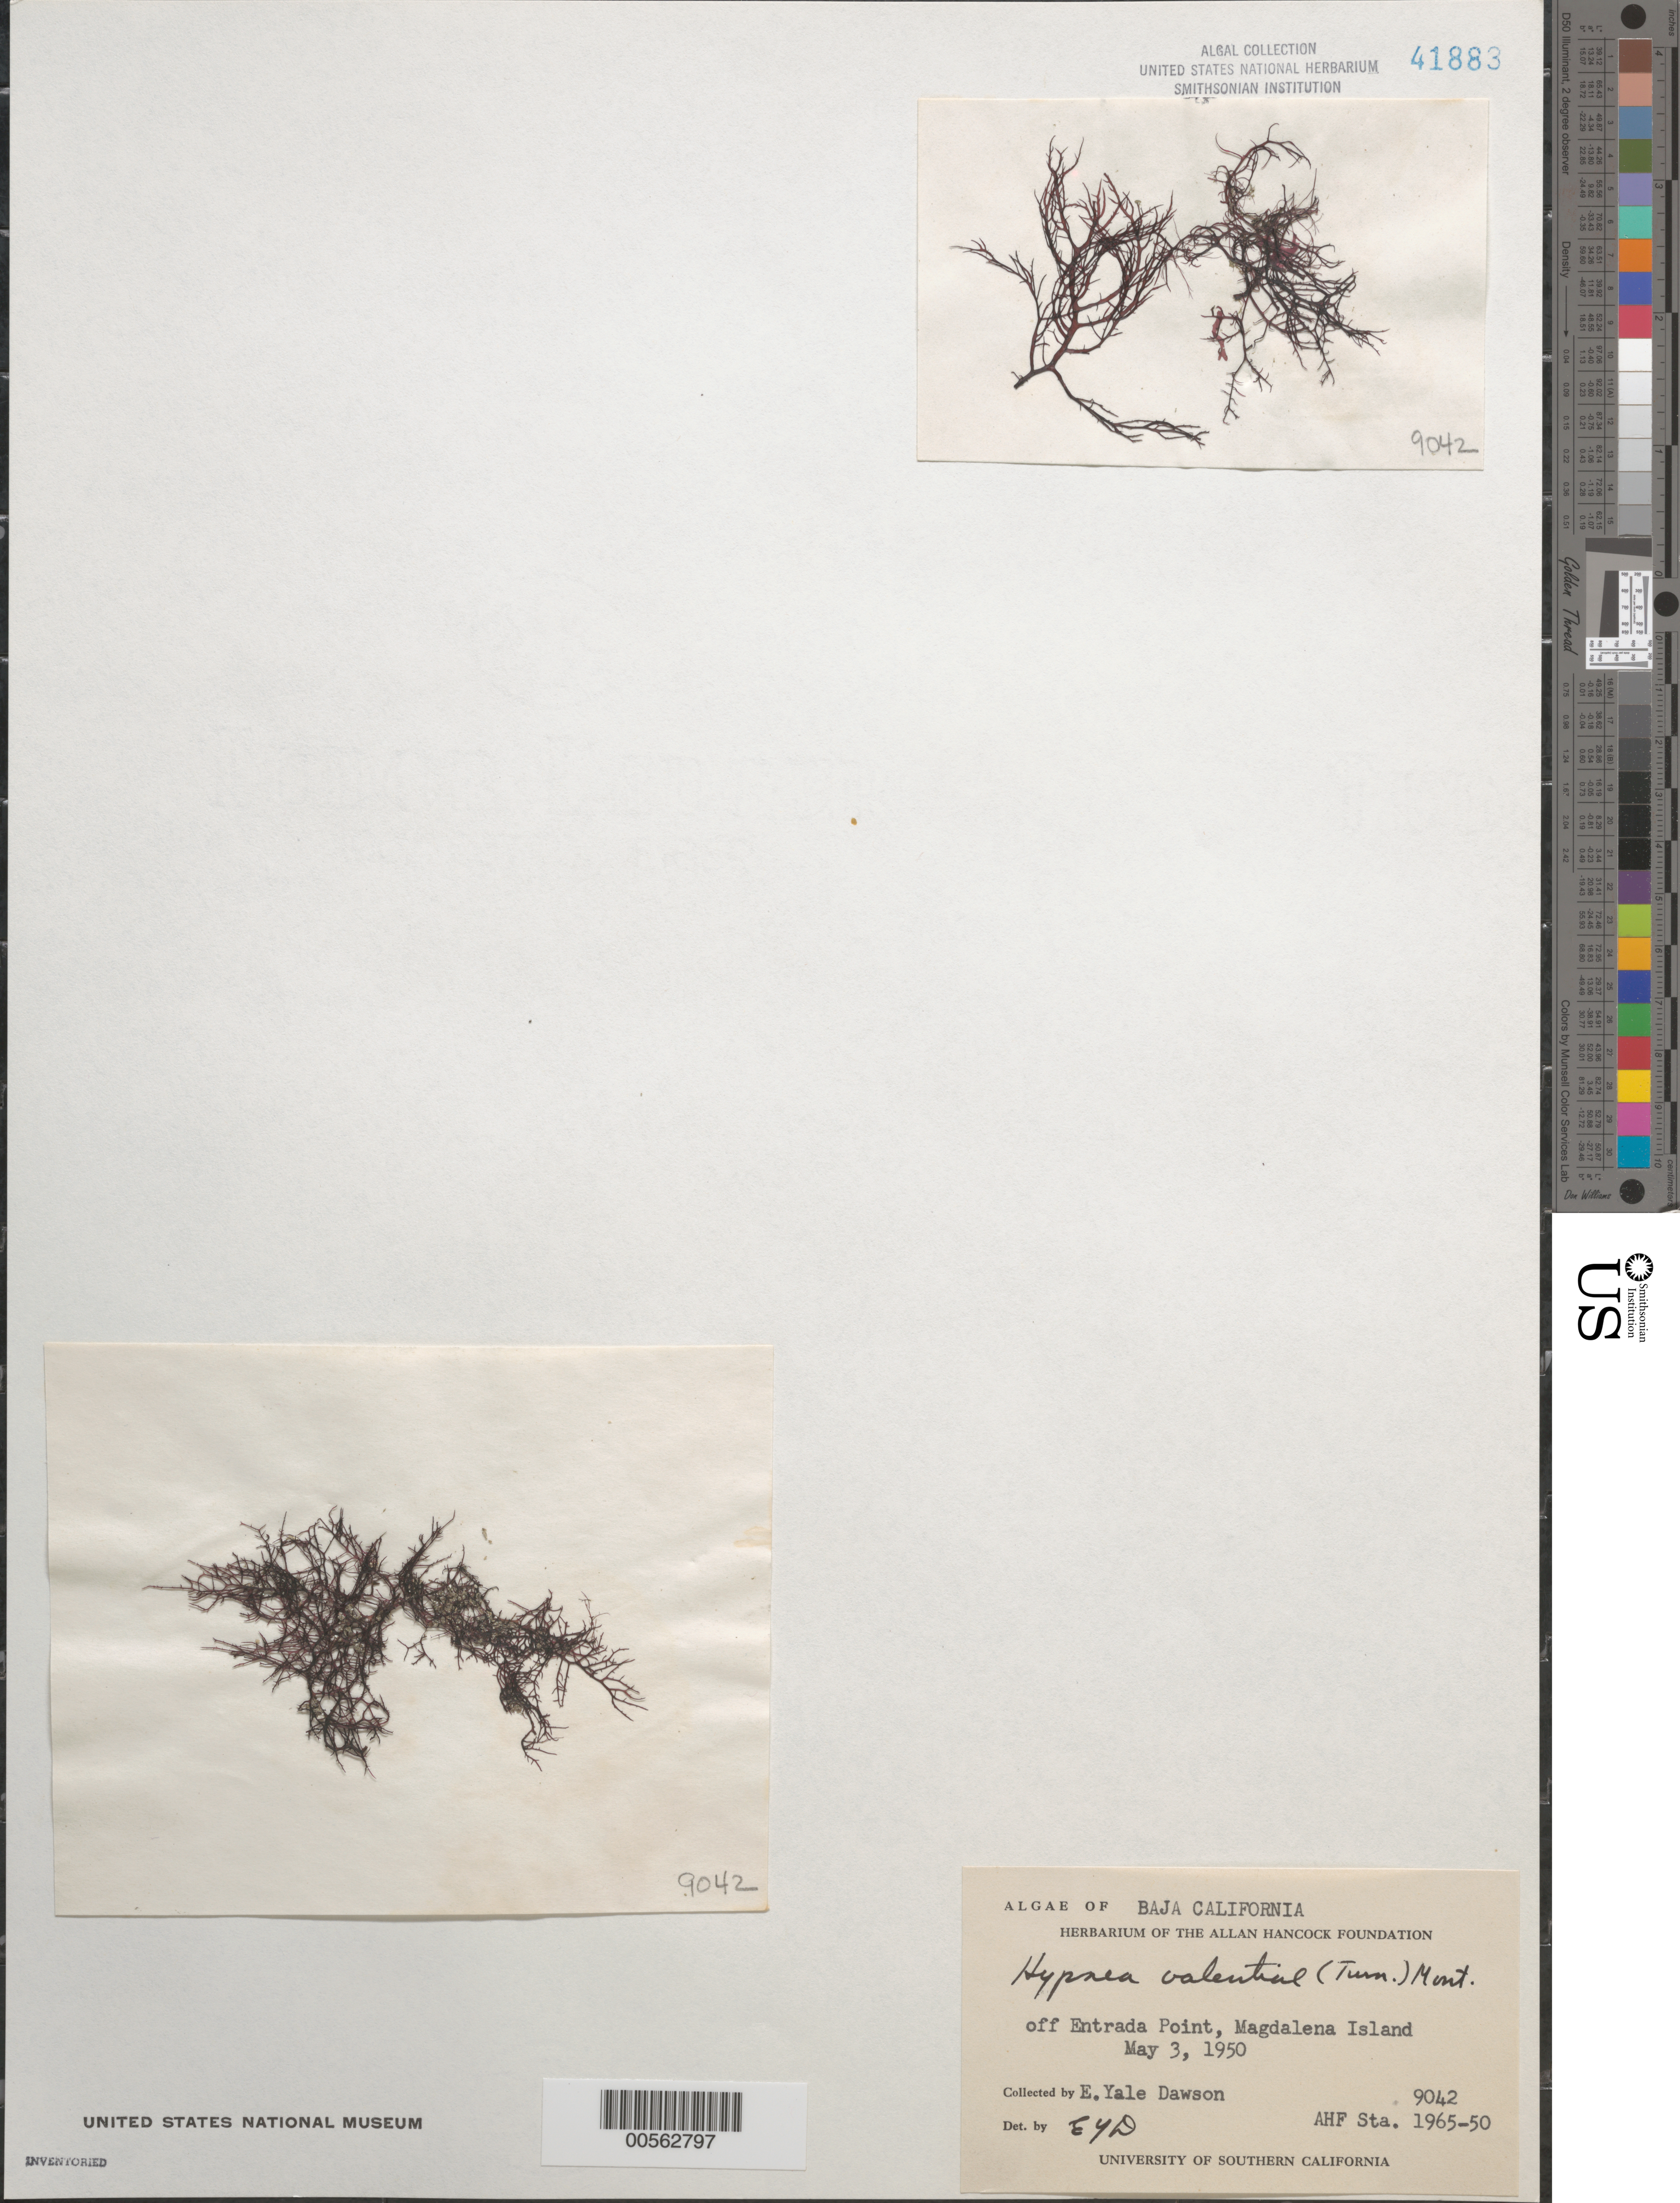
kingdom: Plantae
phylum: Rhodophyta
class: Florideophyceae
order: Gigartinales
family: Cystocloniaceae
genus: Hypnea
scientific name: Hypnea valentiae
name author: (Turner) Mont.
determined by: Dawson, E. Y.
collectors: E. Y. Dawson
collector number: EYD 9042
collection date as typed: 03 May 1950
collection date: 1950-05-03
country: Mexico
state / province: Baja California Sur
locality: Isla Magdalena, off Punta Entrada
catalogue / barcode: US 41883